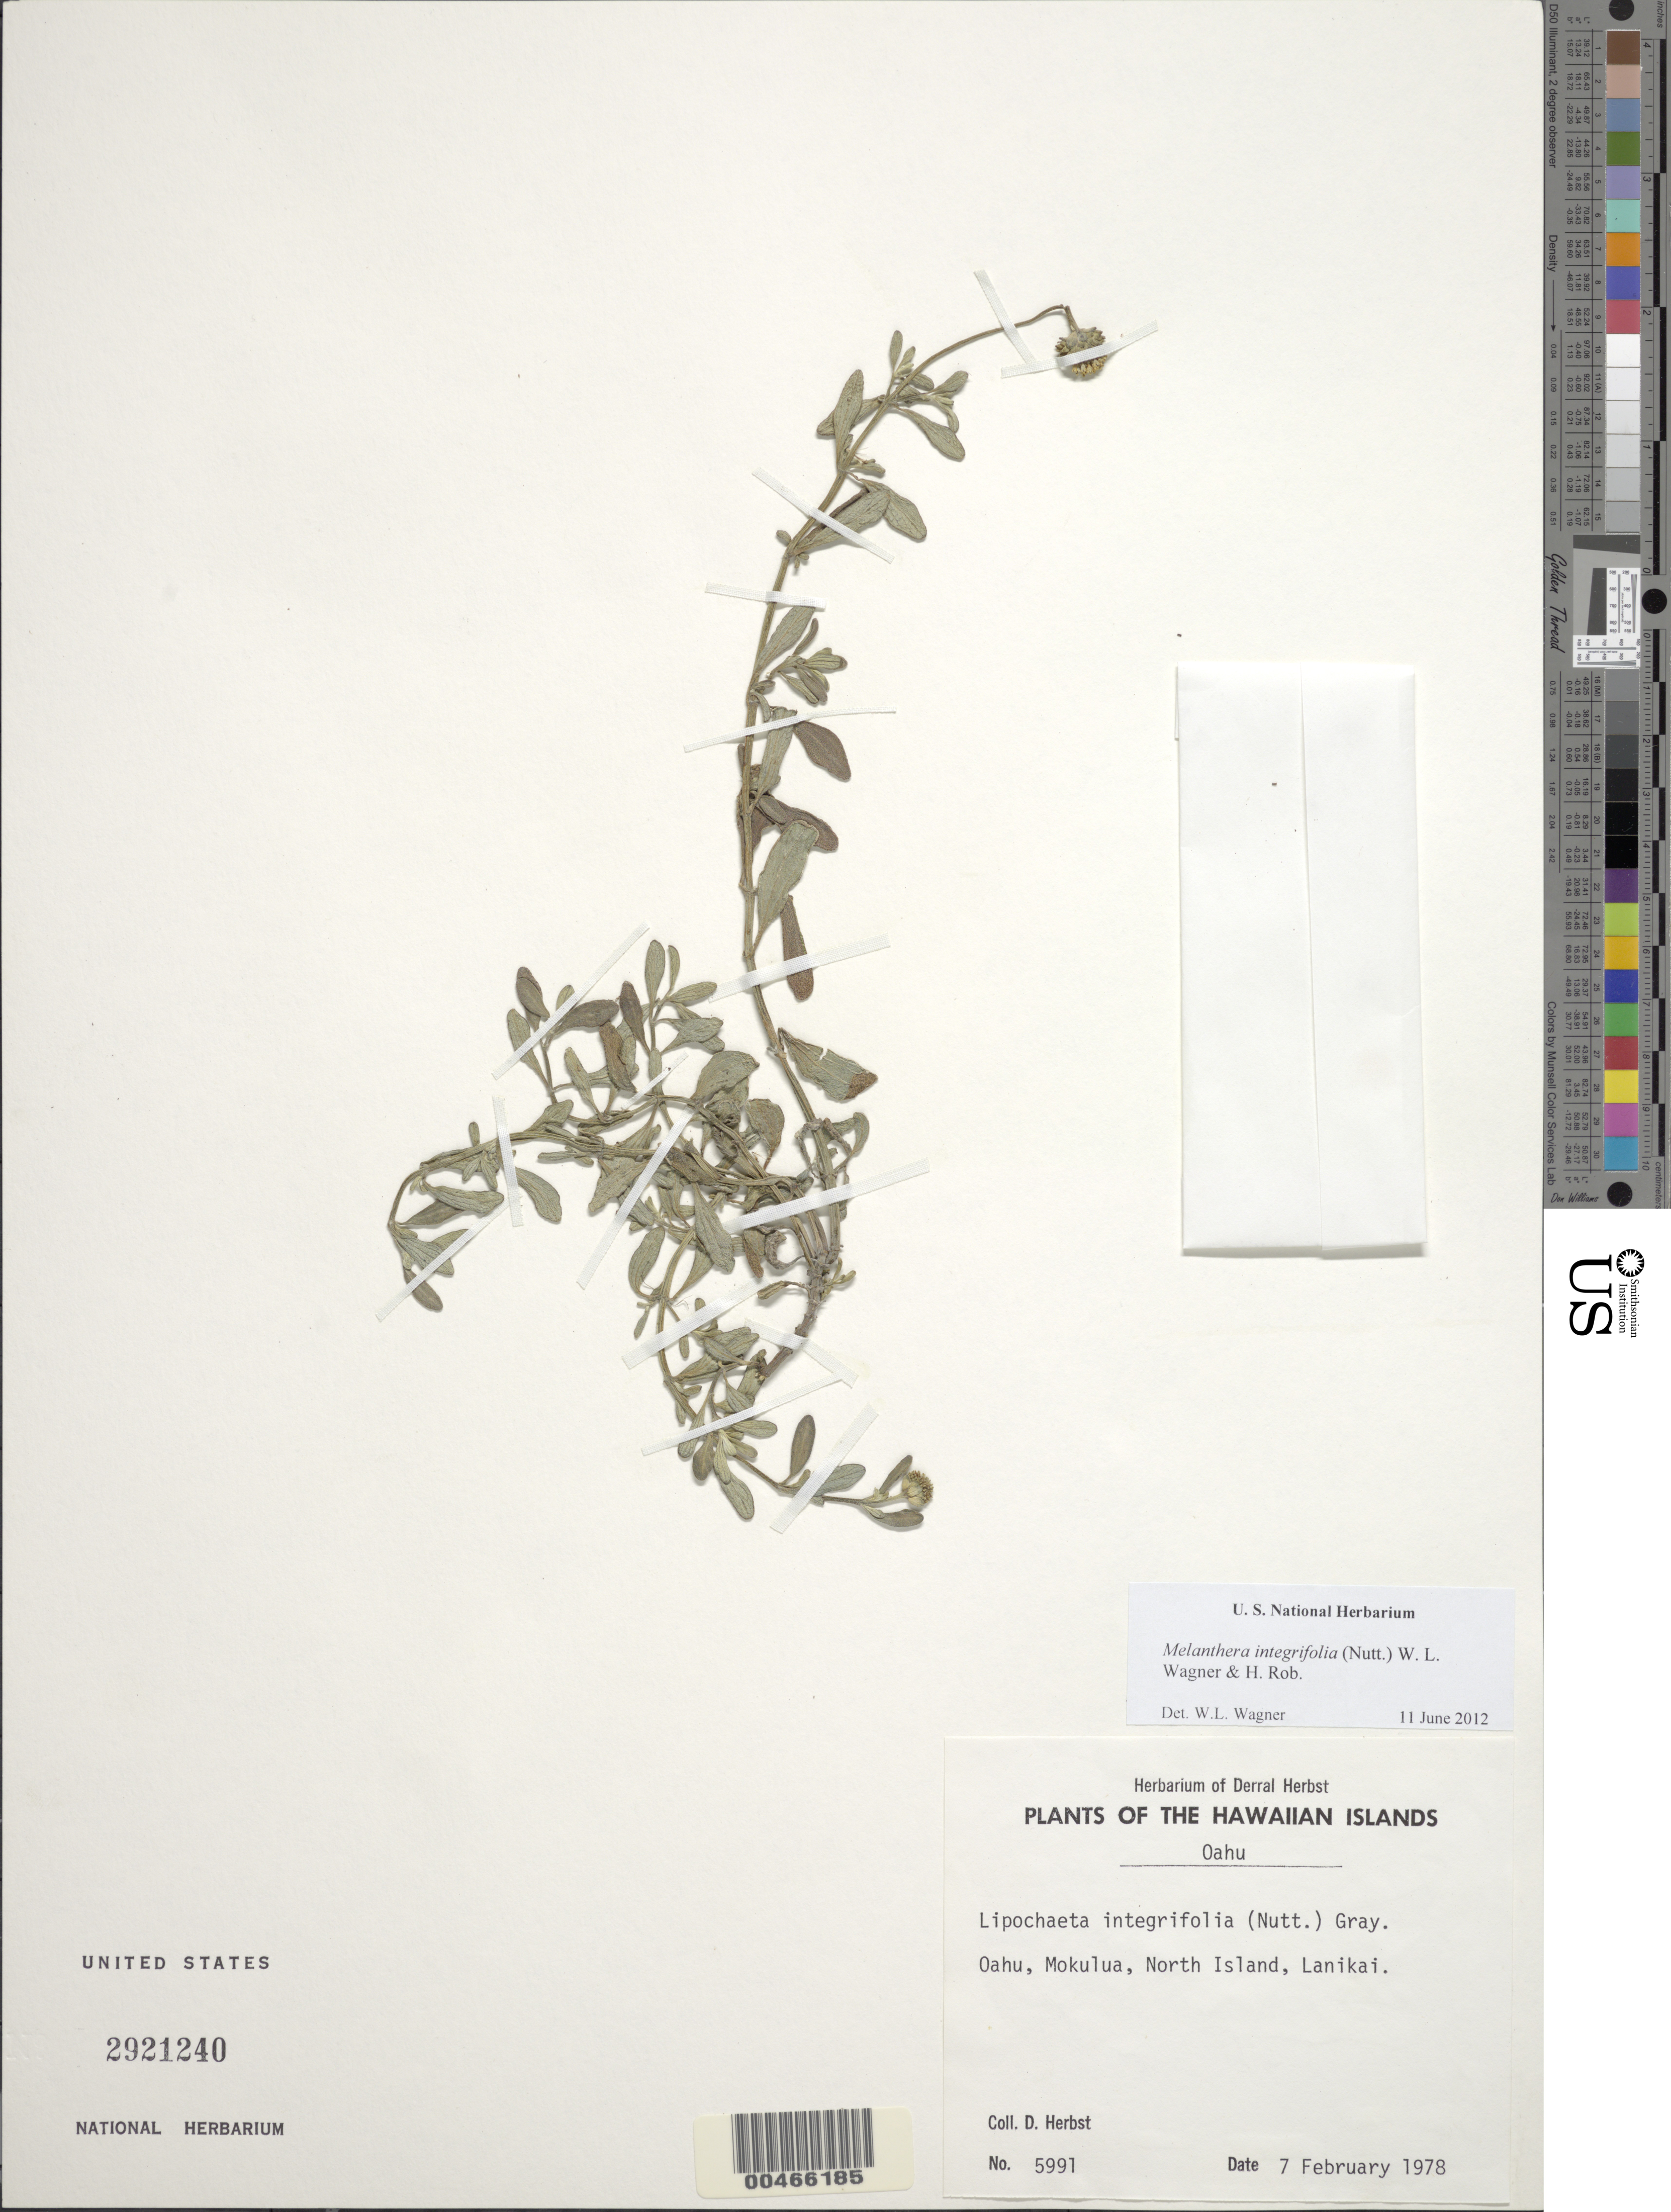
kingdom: Plantae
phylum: Tracheophyta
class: Magnoliopsida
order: Asterales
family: Asteraceae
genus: Wollastonia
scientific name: Wollastonia integrifolia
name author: (Nutt.) Orchard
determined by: Wagner, W. L., (BOT), Smithsonian Institution - National Museum of Natural History (UNITED STATES)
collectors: D. R. Herbst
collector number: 5991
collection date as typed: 7 Feb 1978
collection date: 1978-02-07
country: United States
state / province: Hawaii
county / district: Honolulu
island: Mokulua Islets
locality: Mokulua, Lanikai, North Island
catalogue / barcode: US 2921240